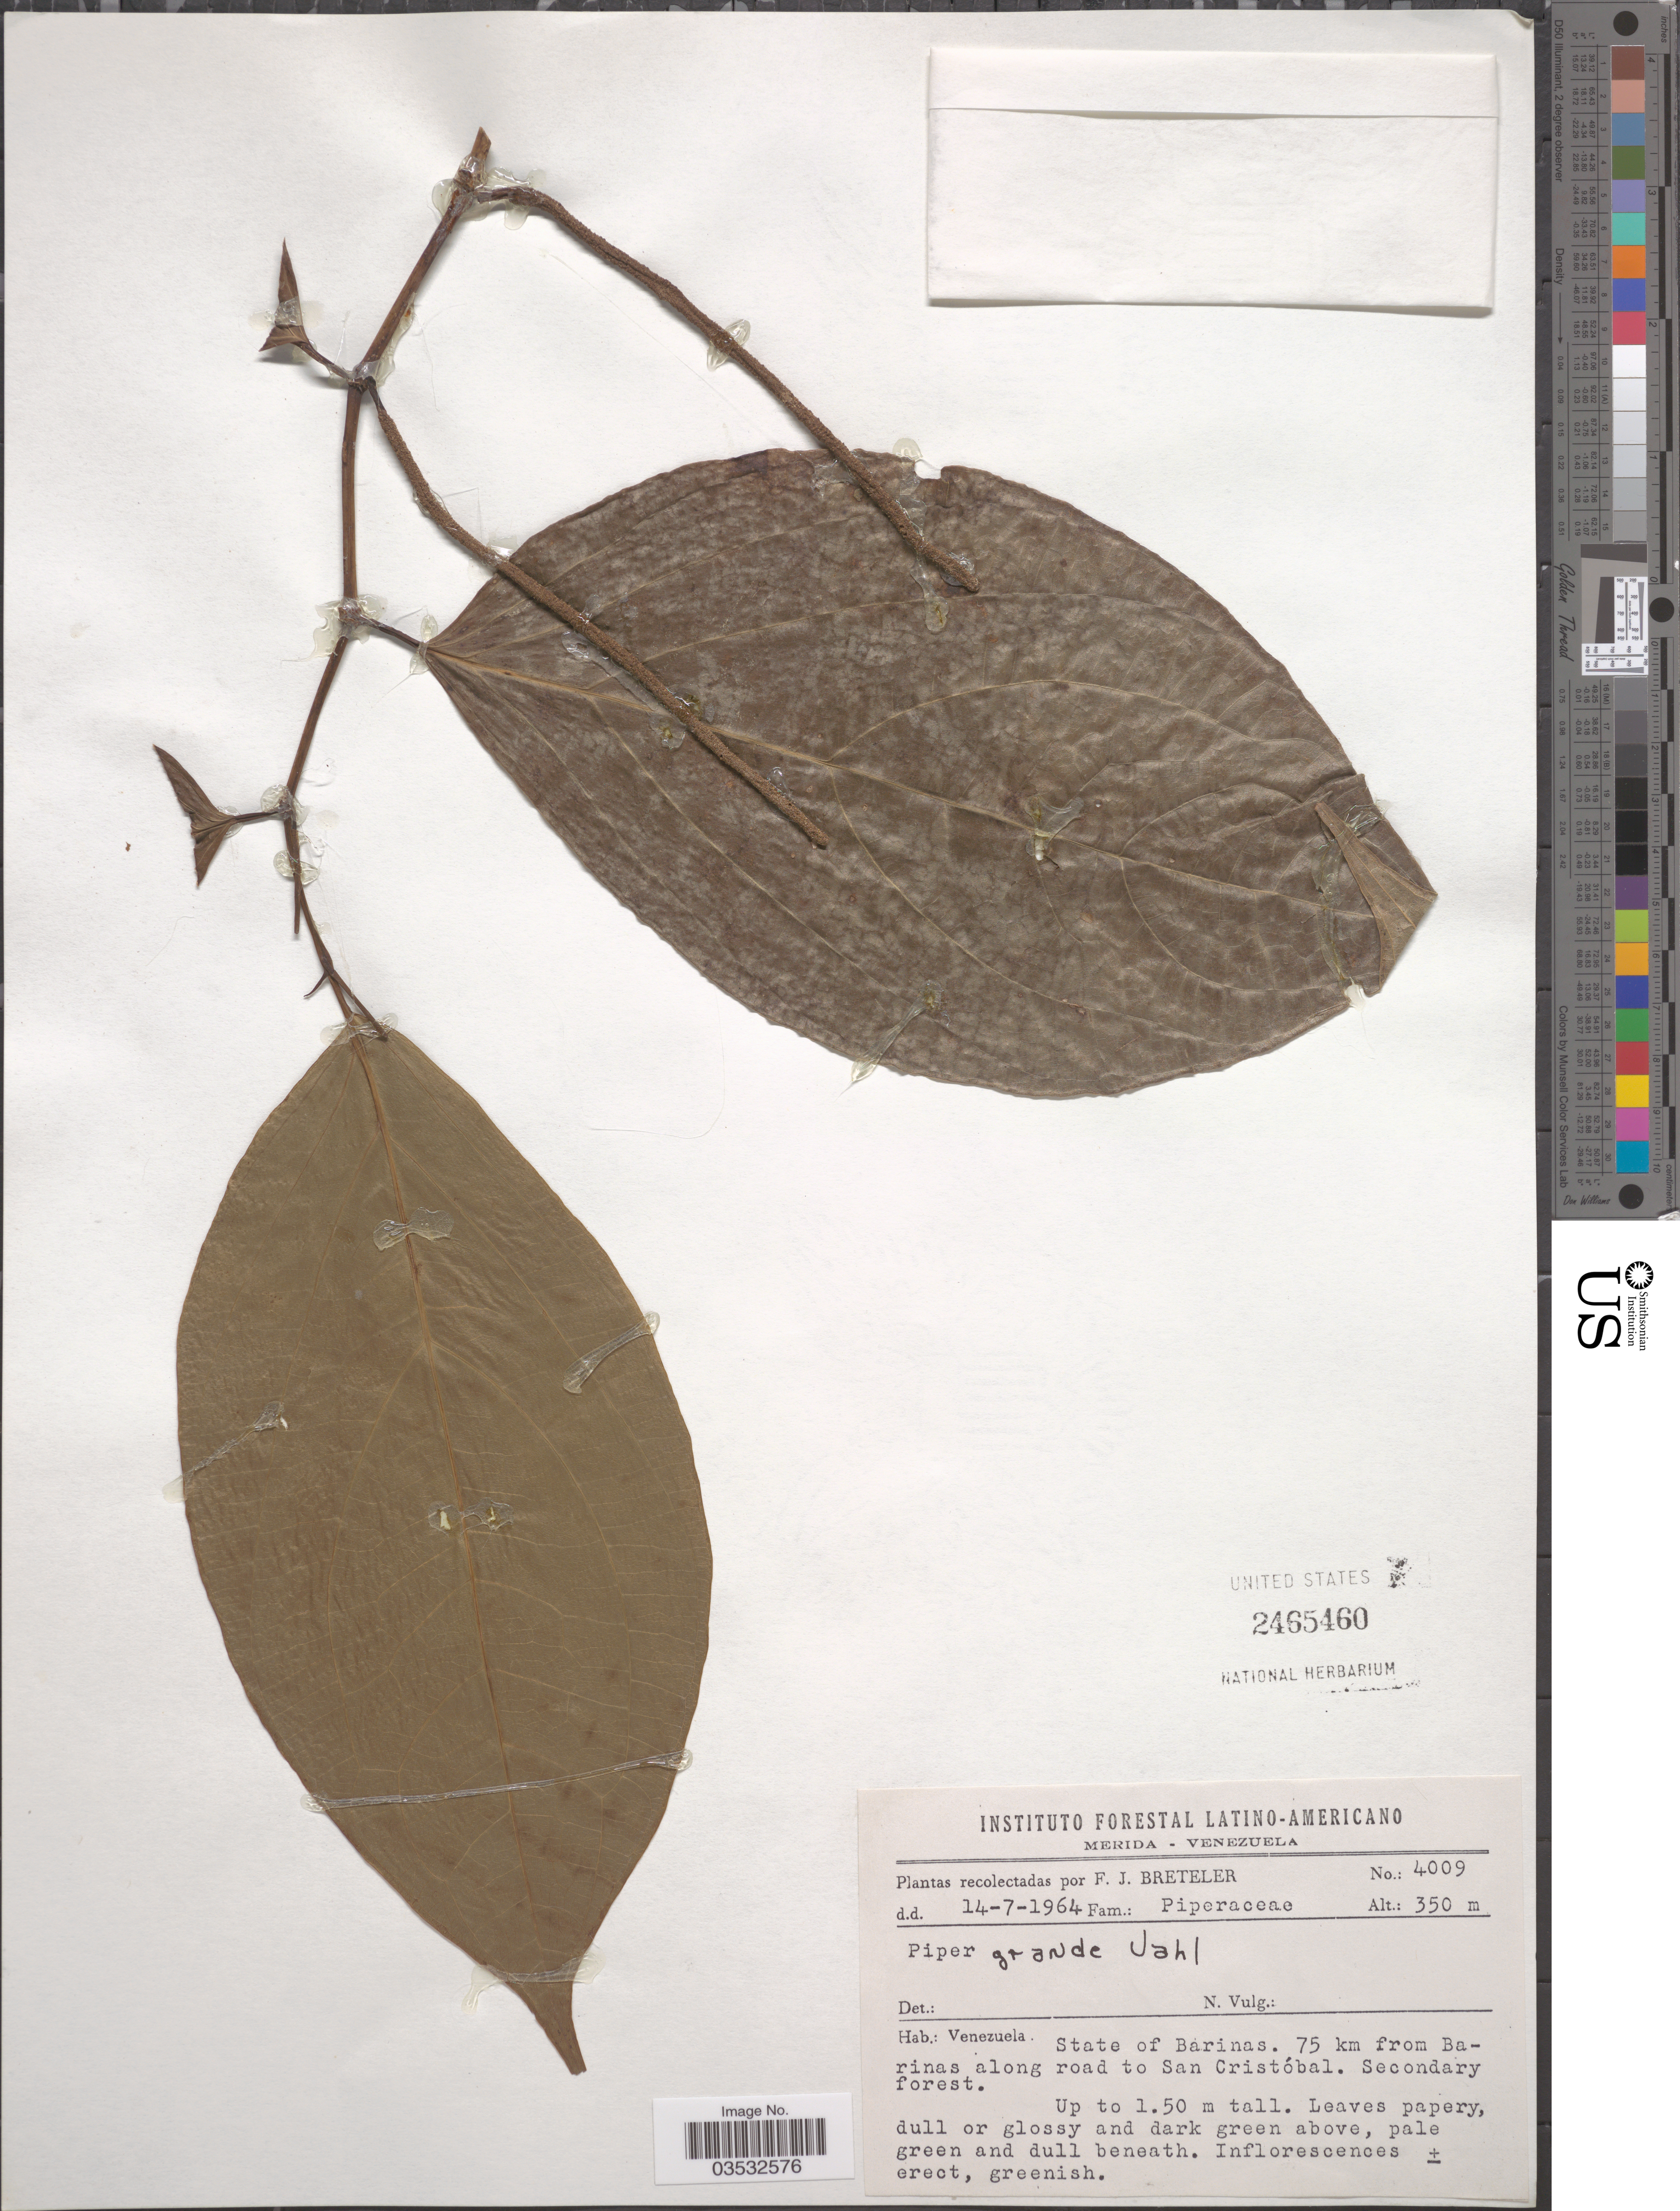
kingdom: Plantae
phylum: Tracheophyta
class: Magnoliopsida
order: Piperales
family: Piperaceae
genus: Piper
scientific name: Piper grande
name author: Vahl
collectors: F. J. Breteler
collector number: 4009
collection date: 1964-07-14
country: Venezuela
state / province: Barinas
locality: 75 km from Barinas along road to San Cristóbal.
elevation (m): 350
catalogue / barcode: US 2465460